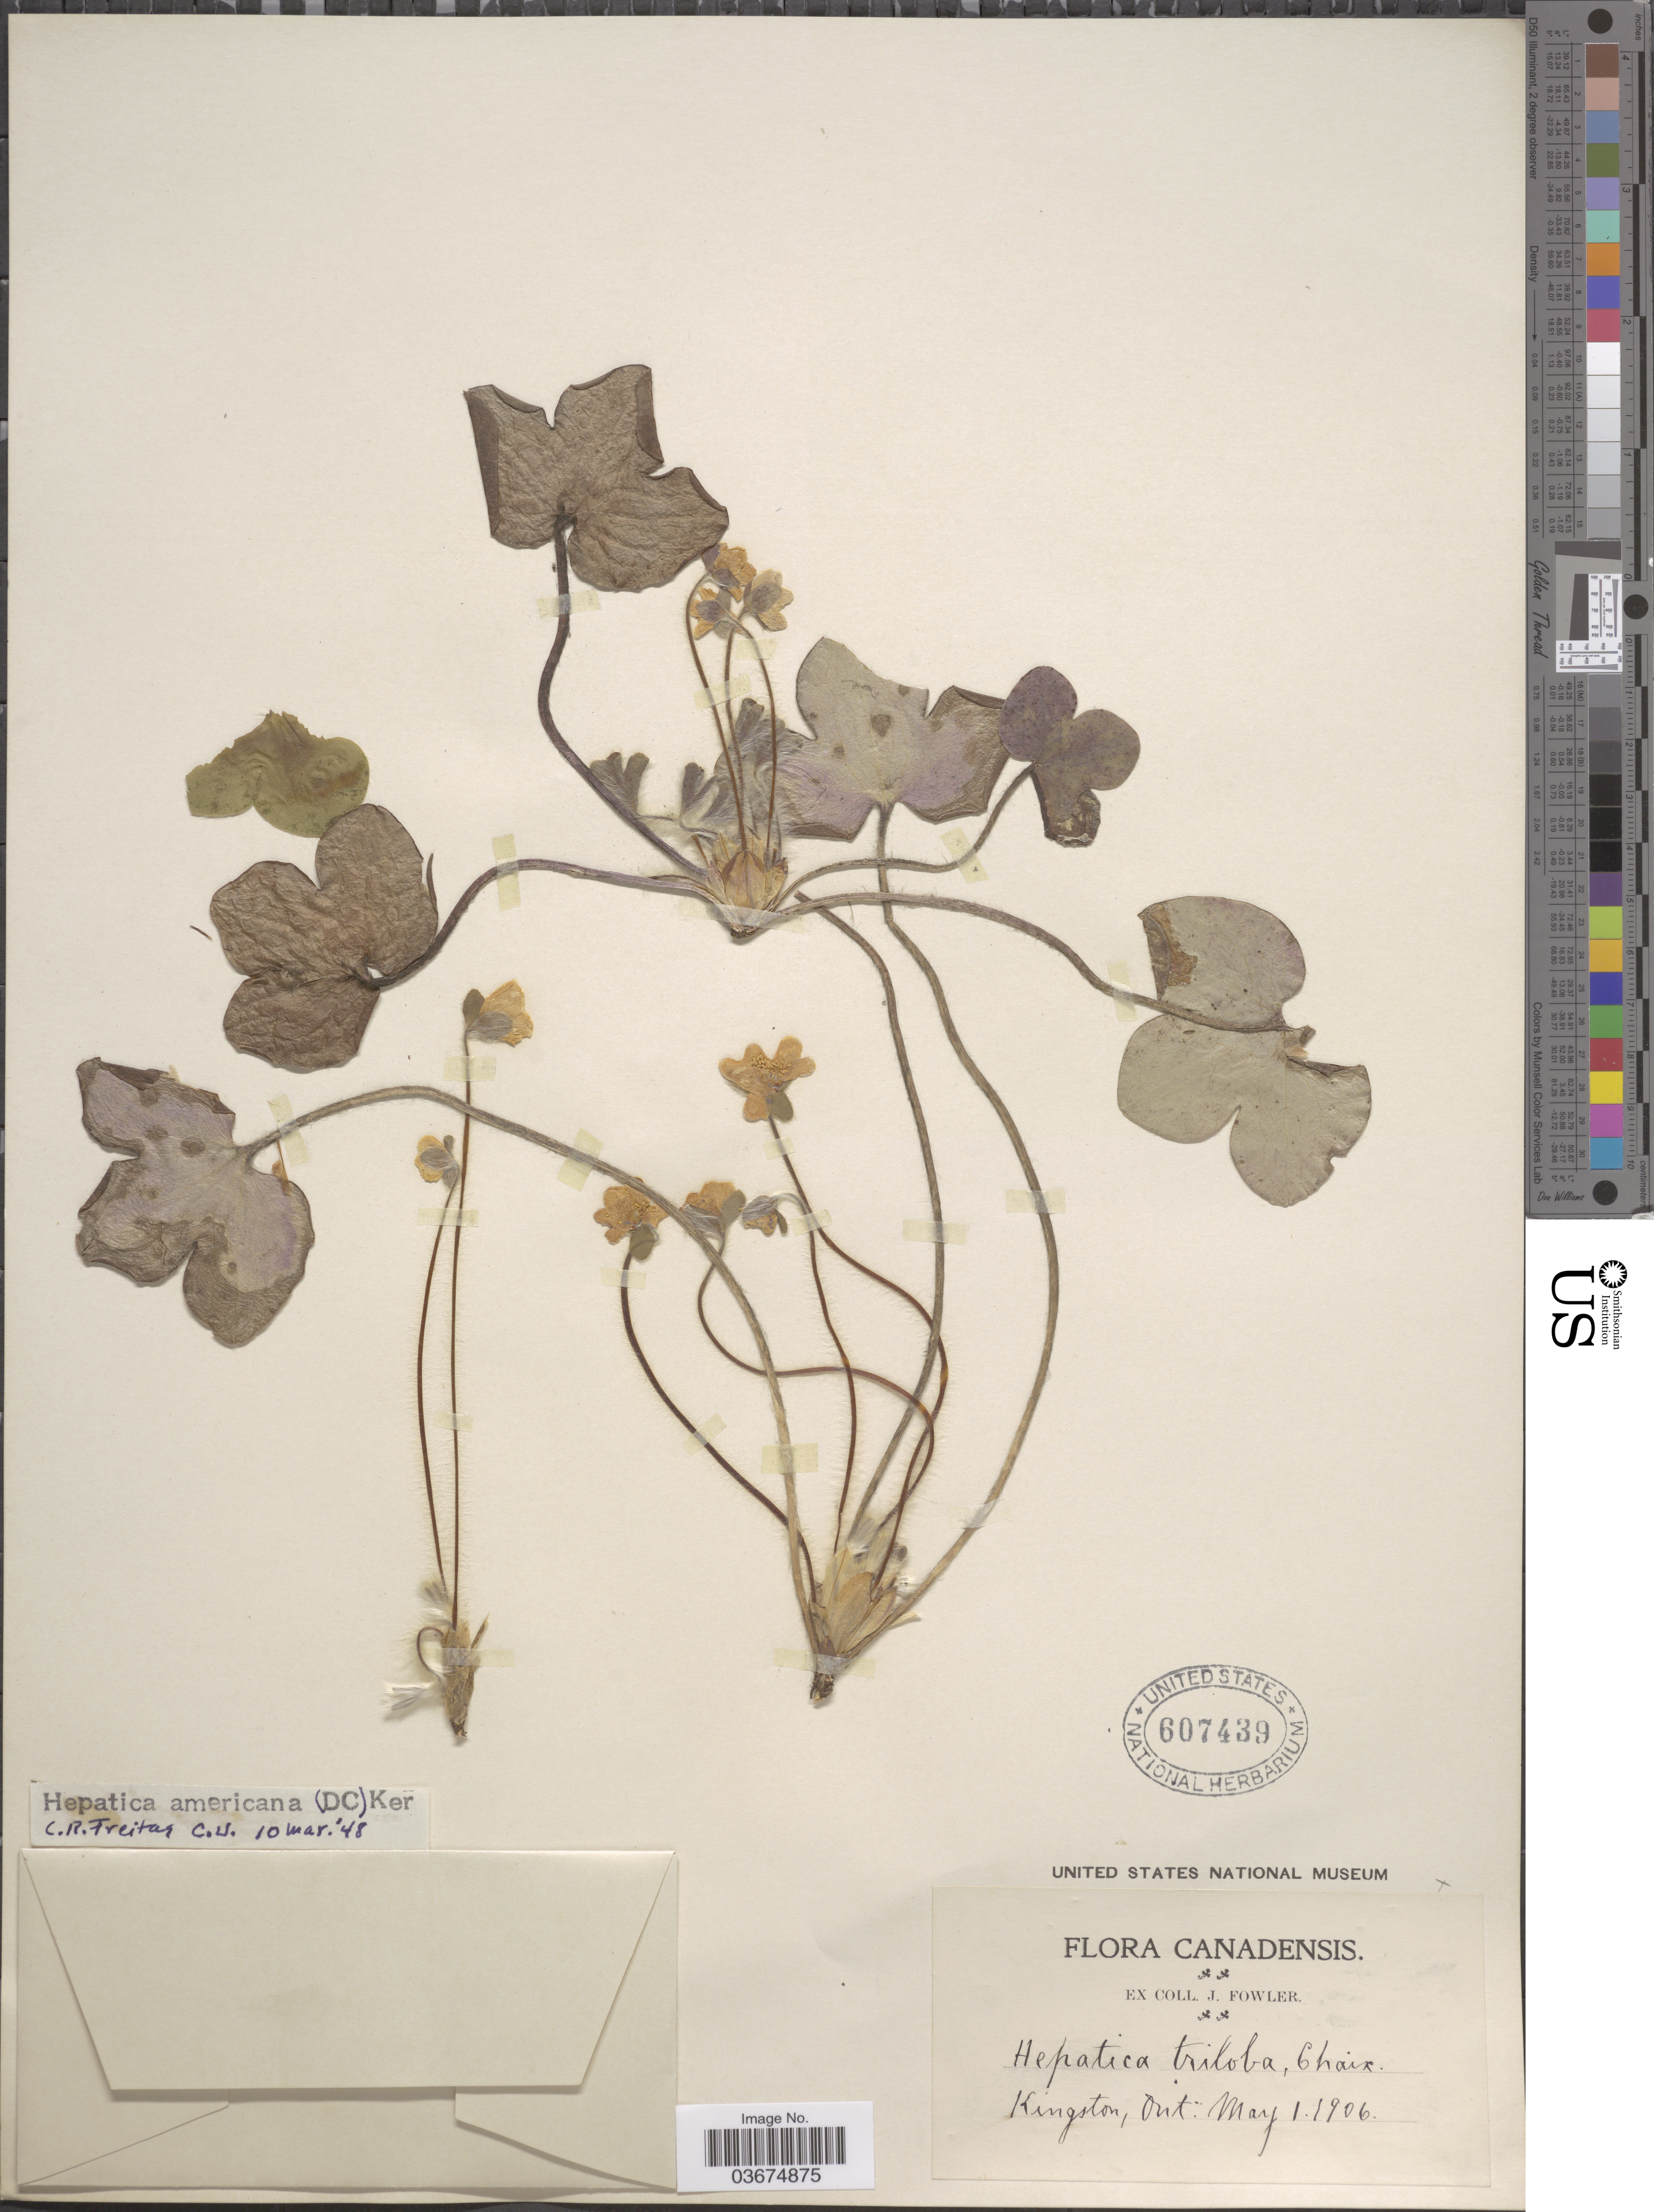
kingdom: Plantae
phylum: Tracheophyta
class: Magnoliopsida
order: Ranunculales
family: Ranunculaceae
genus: Hepatica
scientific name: Hepatica americana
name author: (DC.) Ker Gawl.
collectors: J. Fowler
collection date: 1906-05-01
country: Canada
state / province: Ontario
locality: Kingston.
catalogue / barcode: US 607439